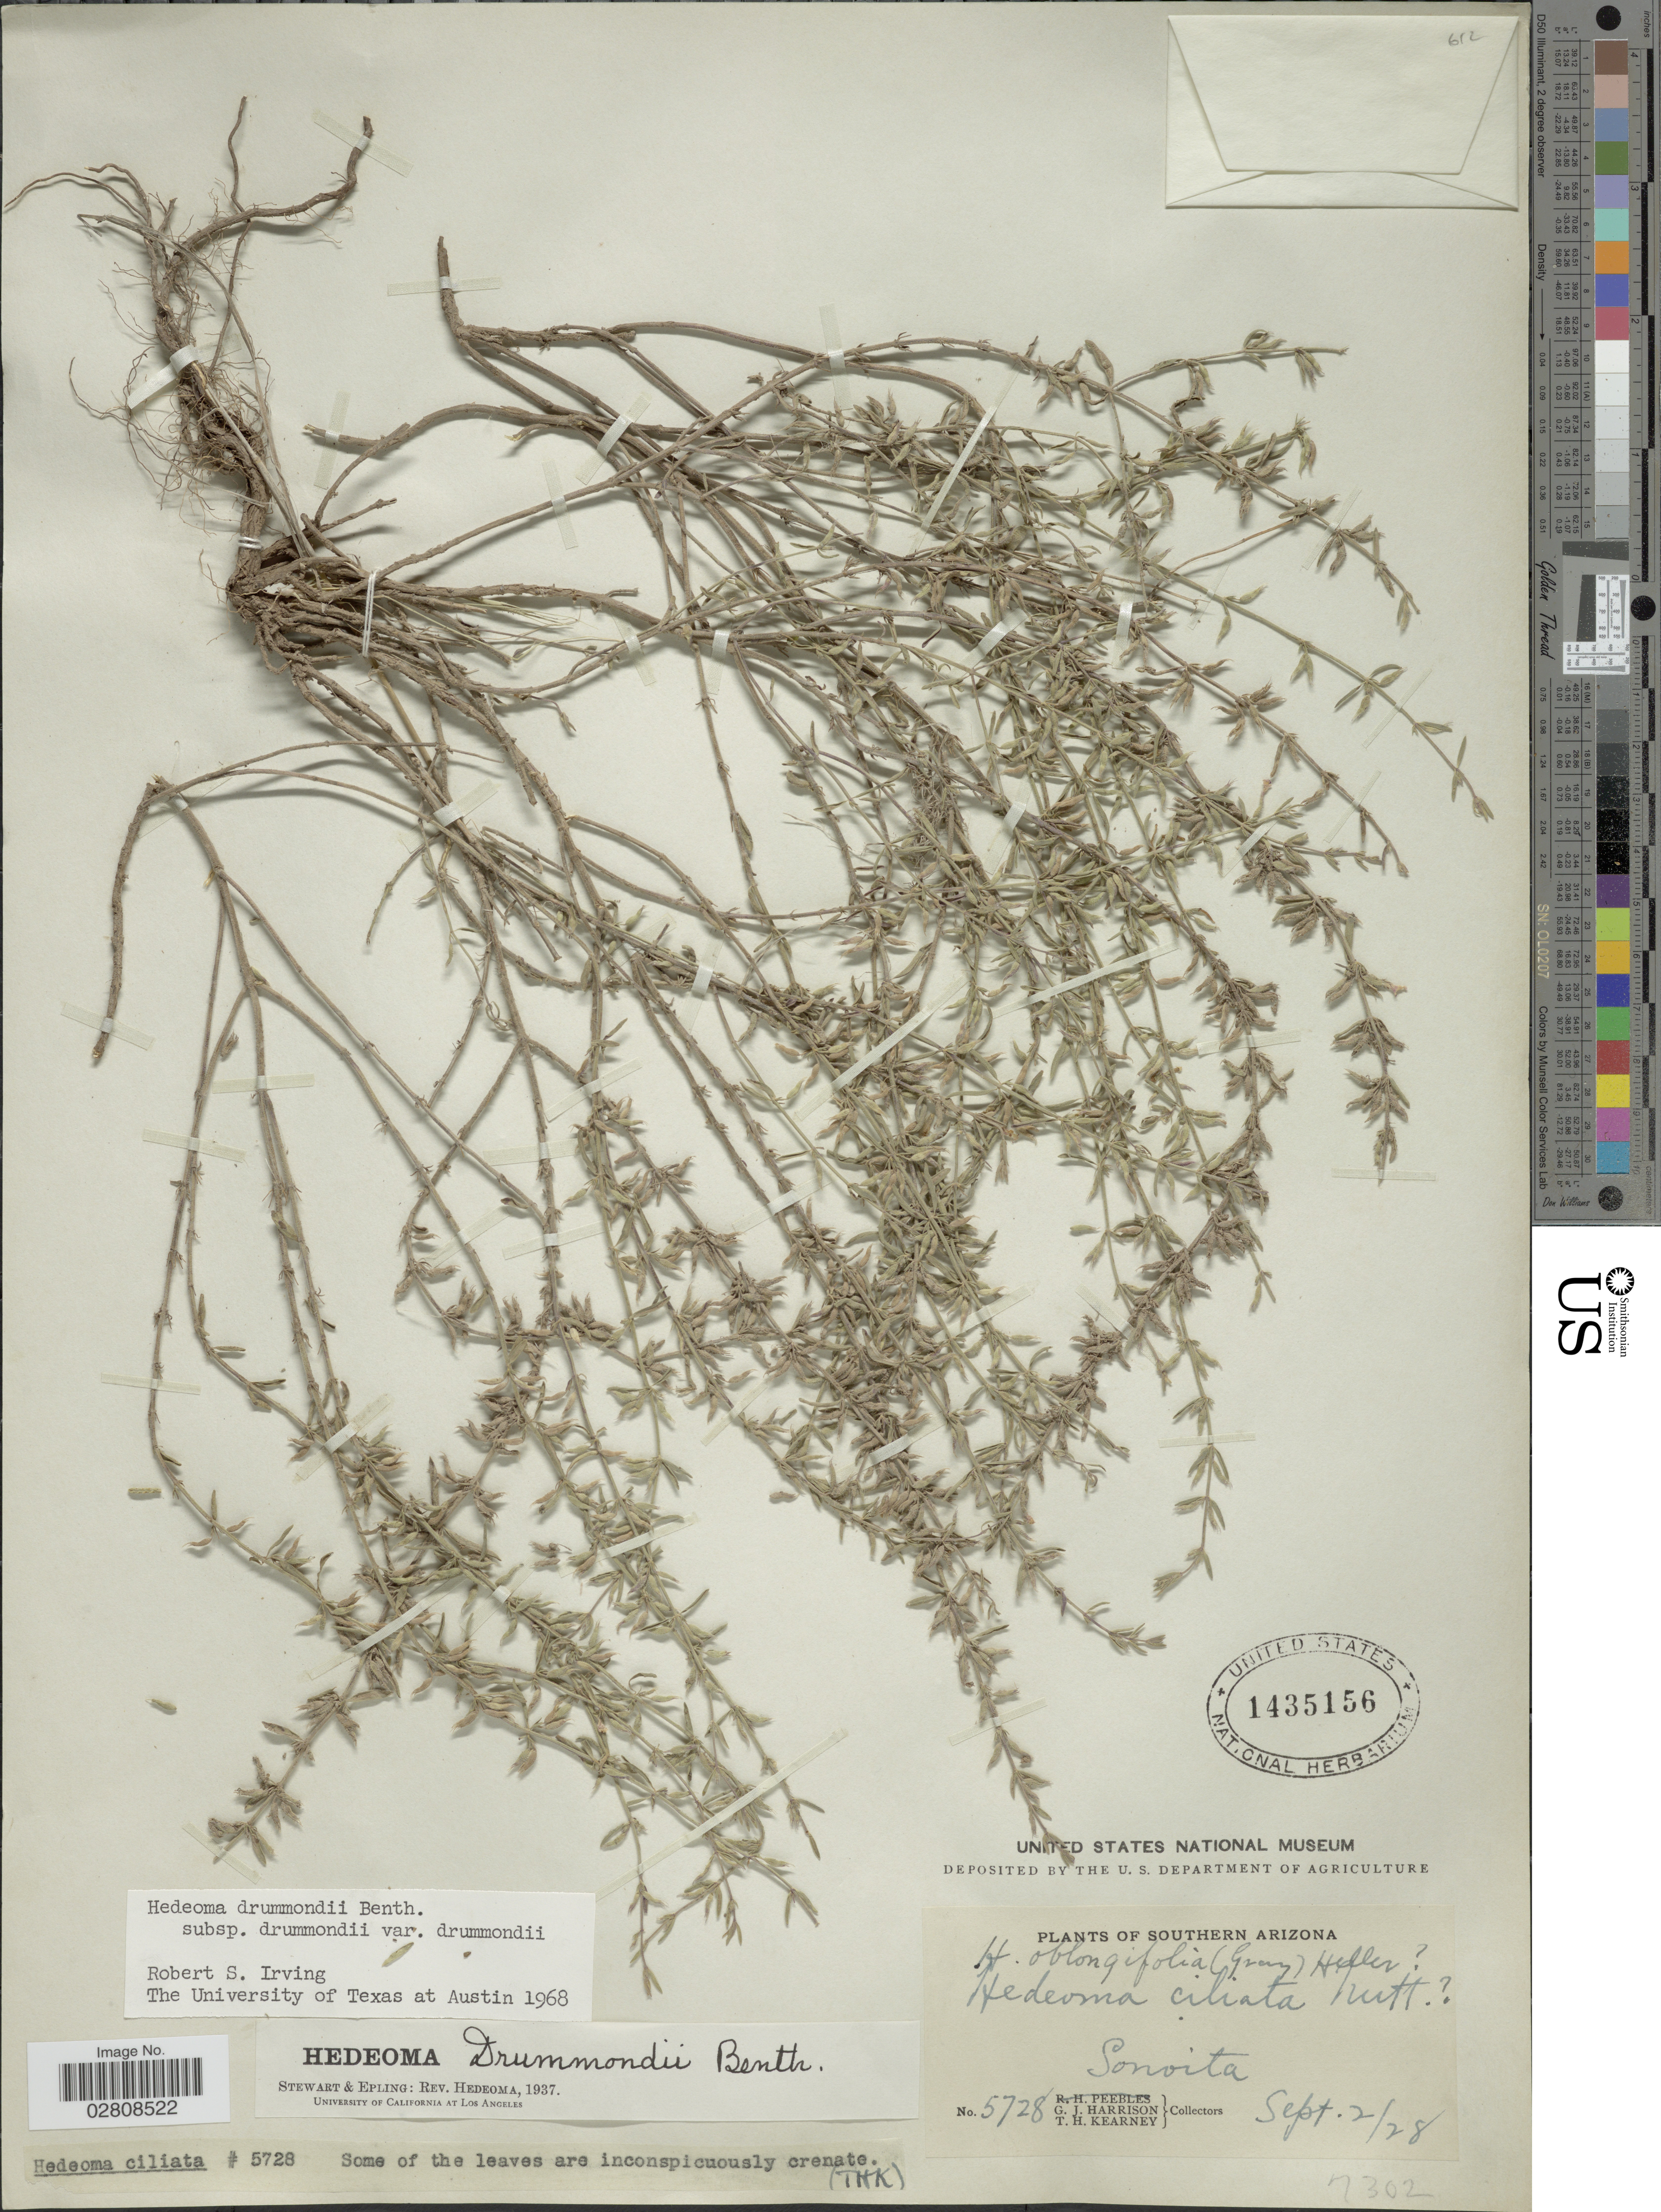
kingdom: Plantae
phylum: Tracheophyta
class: Magnoliopsida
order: Lamiales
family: Lamiaceae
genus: Hedeoma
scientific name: Hedeoma drummondii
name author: Benth.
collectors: G. J. Harrison & T. H. Kearney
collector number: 5728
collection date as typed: Transcribed d/m/y: 2/9/28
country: United States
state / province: Arizona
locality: Southern Arizona. Sonoita.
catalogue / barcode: US 1435153